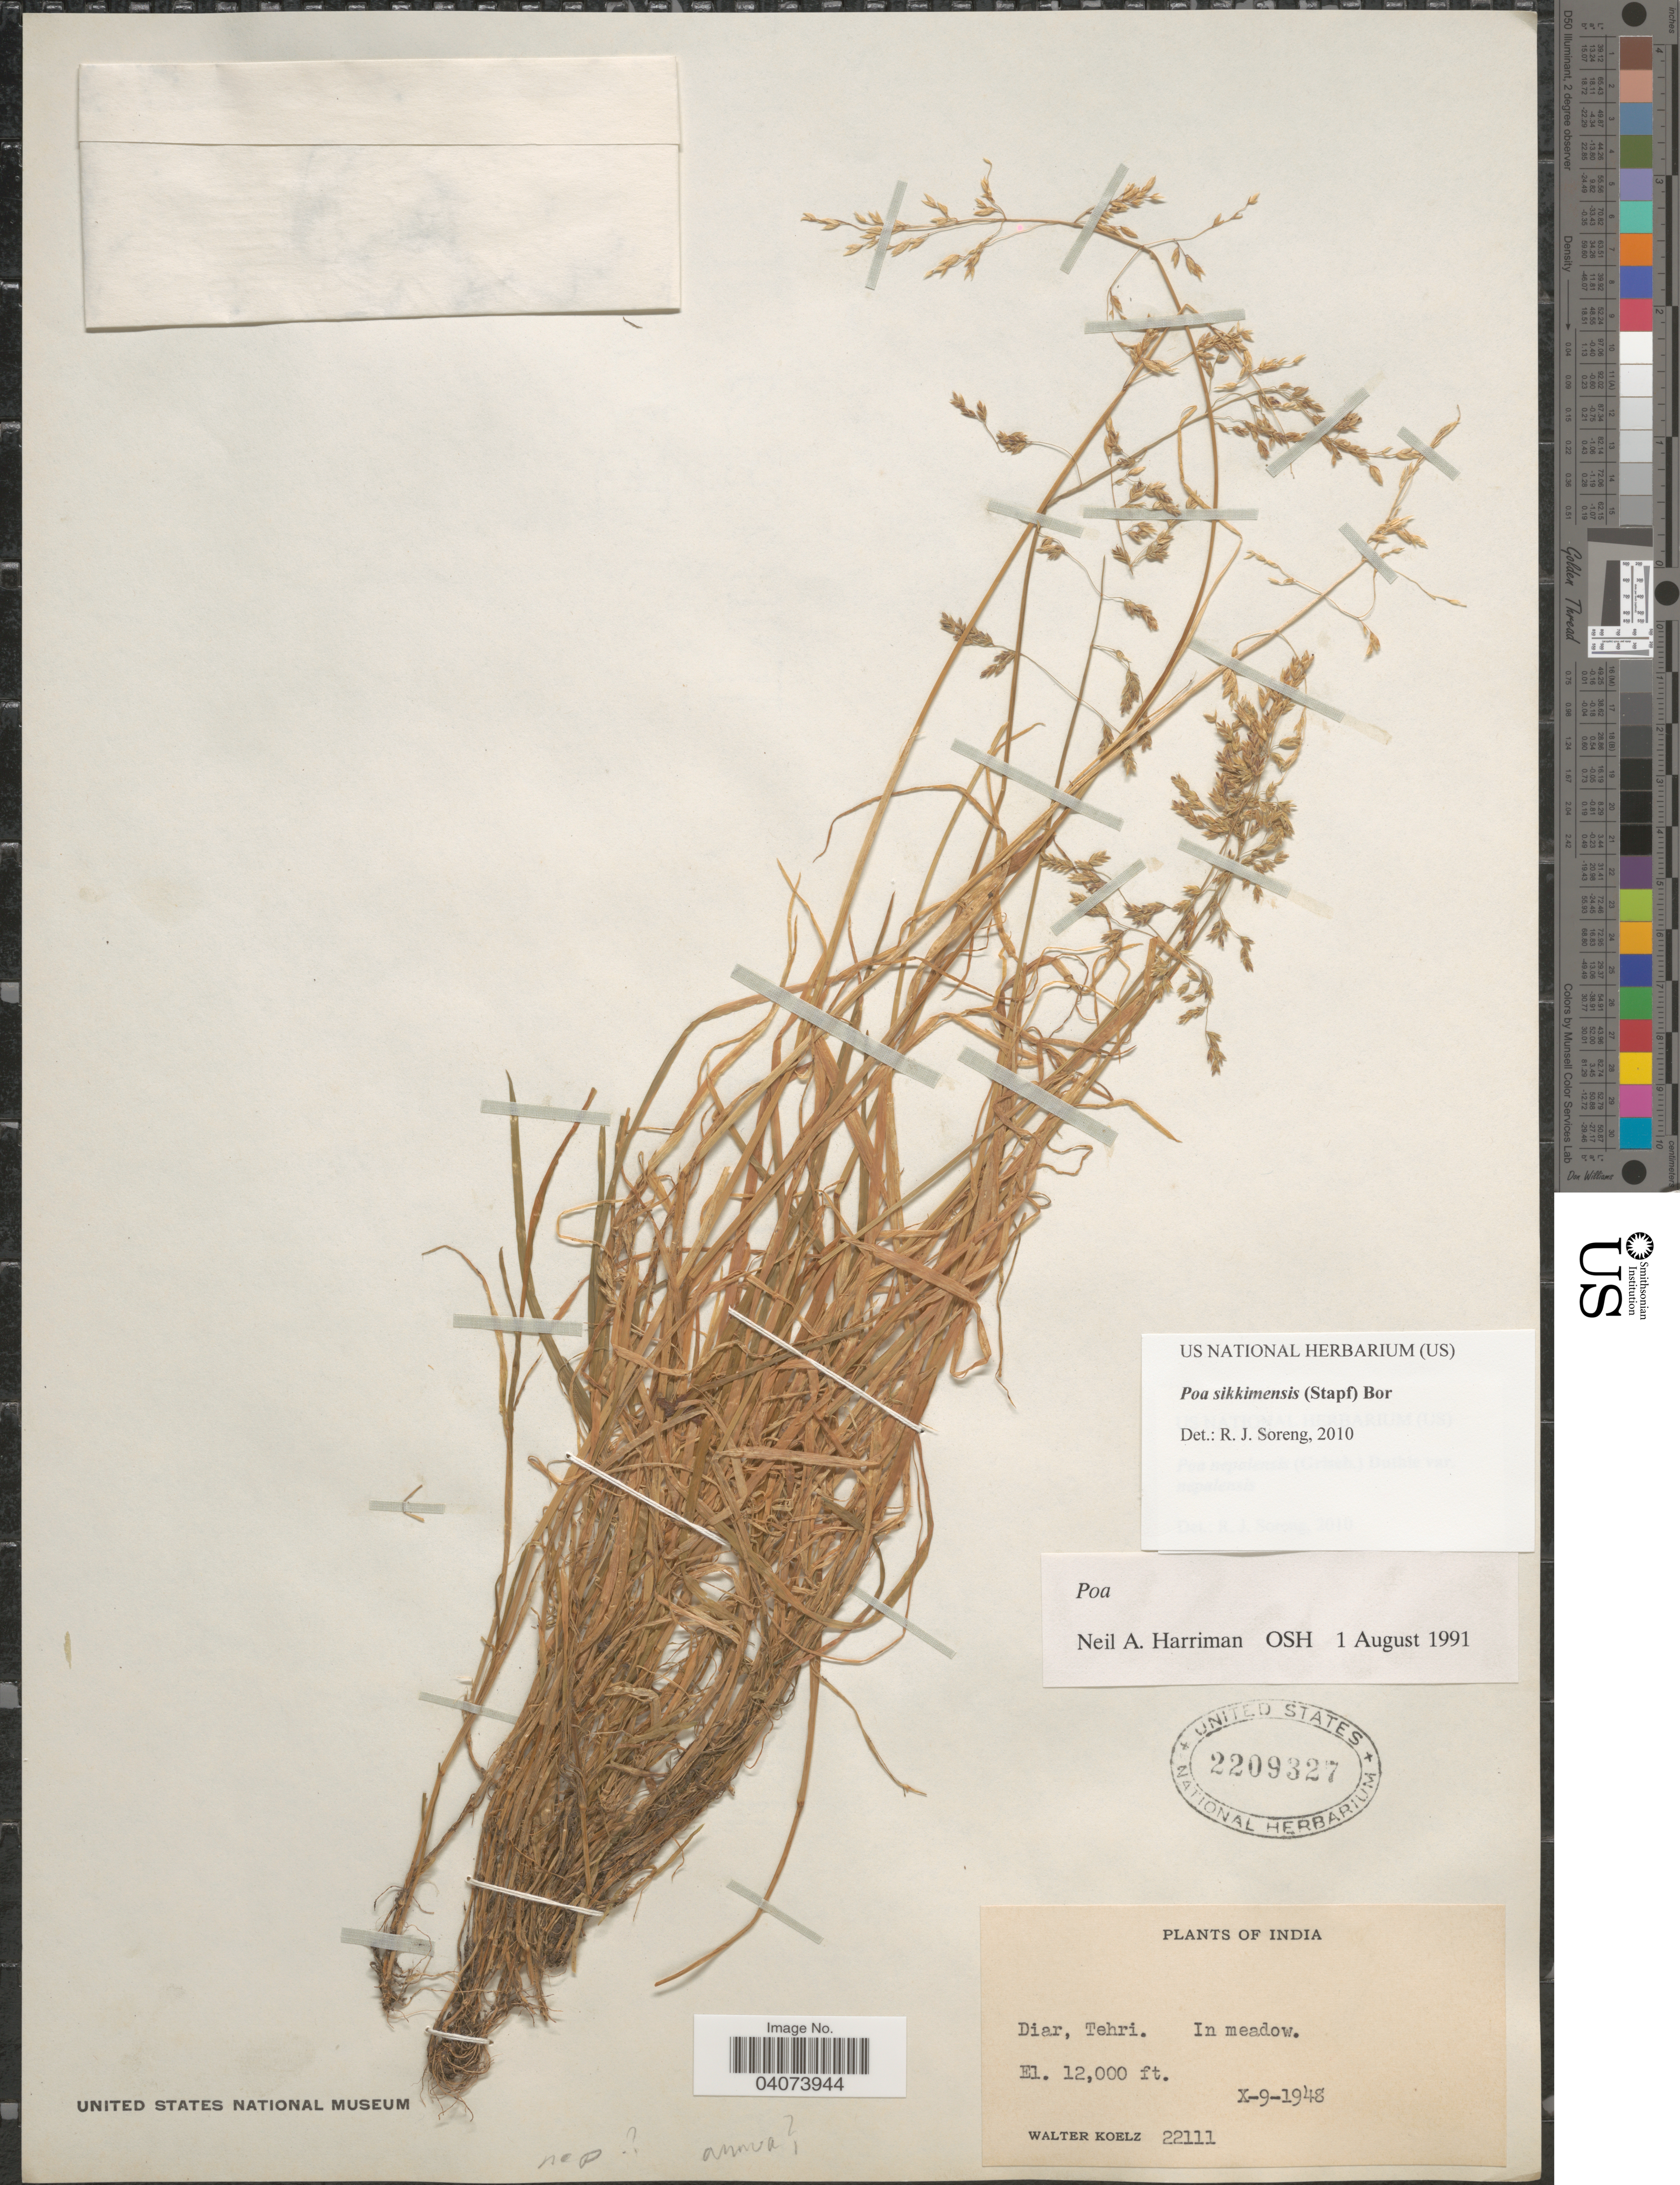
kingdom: Plantae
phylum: Tracheophyta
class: Liliopsida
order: Poales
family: Poaceae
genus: Poa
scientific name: Poa sikkimensis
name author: (Stapf) Bor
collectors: W. N. Koelz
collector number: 22111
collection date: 1948-10-09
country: India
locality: Diar, Tehri. In meadow.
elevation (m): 3658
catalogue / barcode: US 2209327